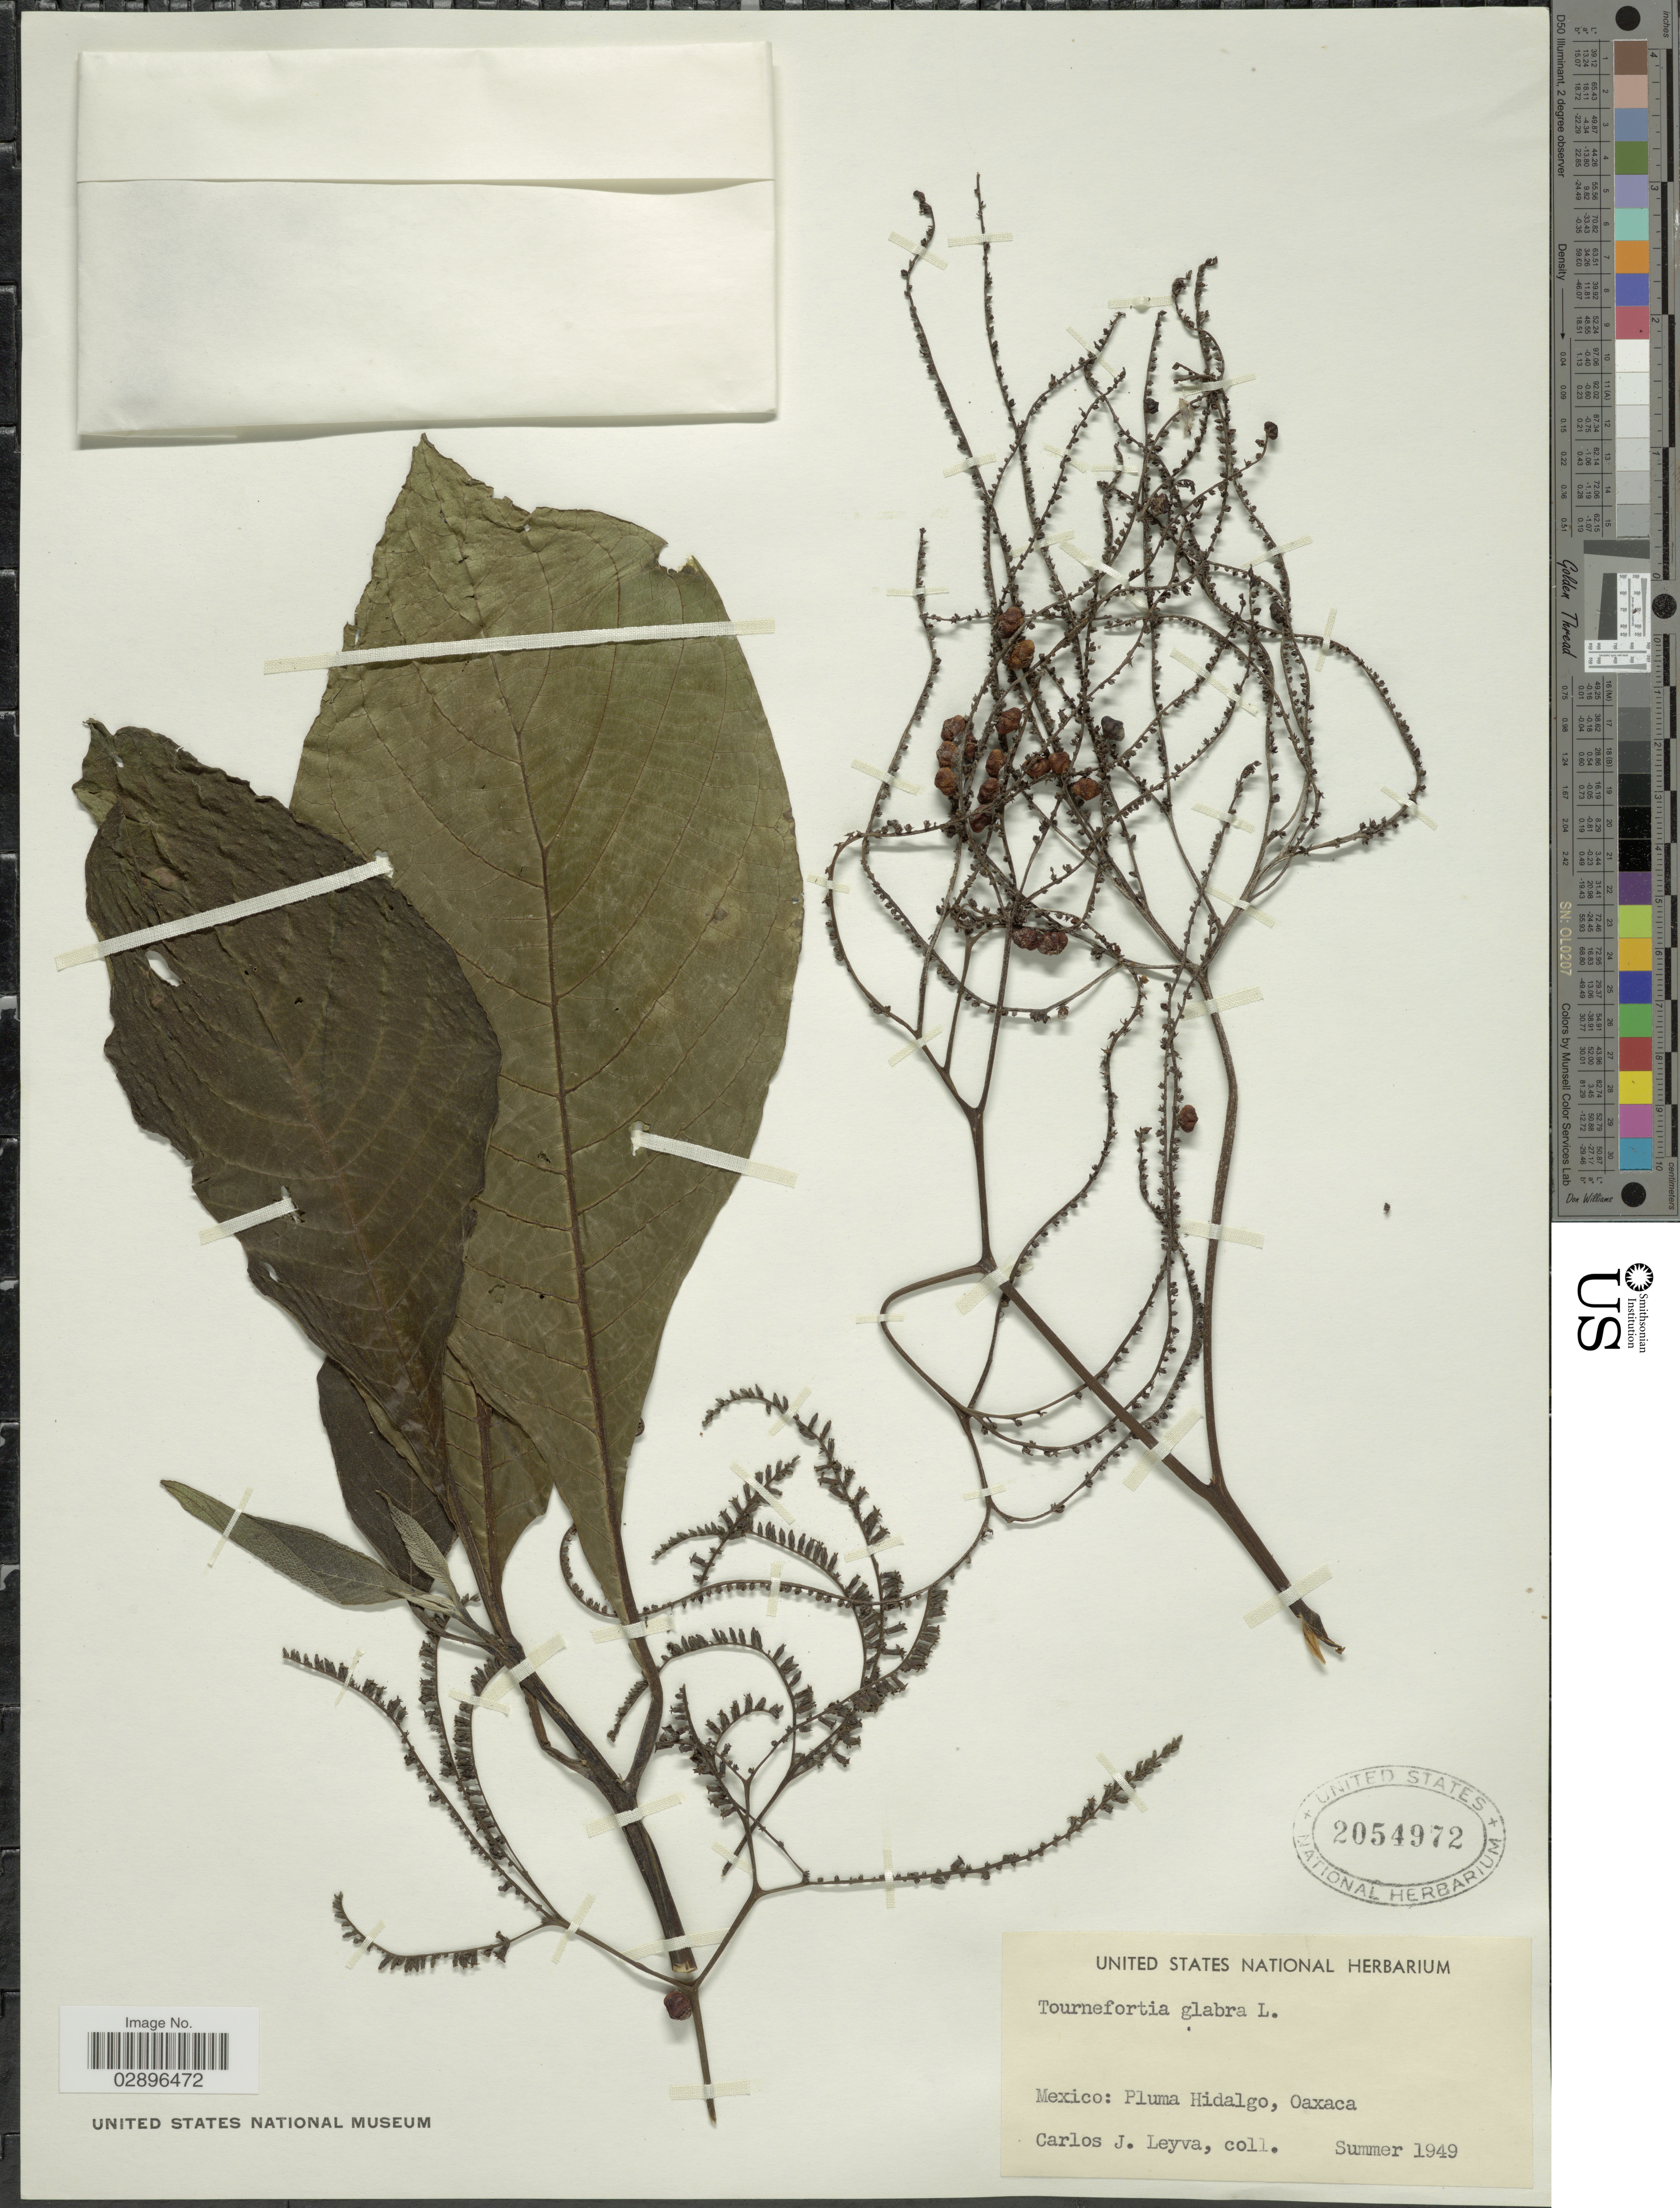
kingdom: Plantae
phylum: Tracheophyta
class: Magnoliopsida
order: Boraginales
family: Heliotropiaceae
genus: Tournefortia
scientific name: Tournefortia glabra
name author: L.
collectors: C. Leyva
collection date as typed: Summer 1949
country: Mexico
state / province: Oaxaca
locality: Pluma Hidalgo.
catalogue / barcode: US 2054972